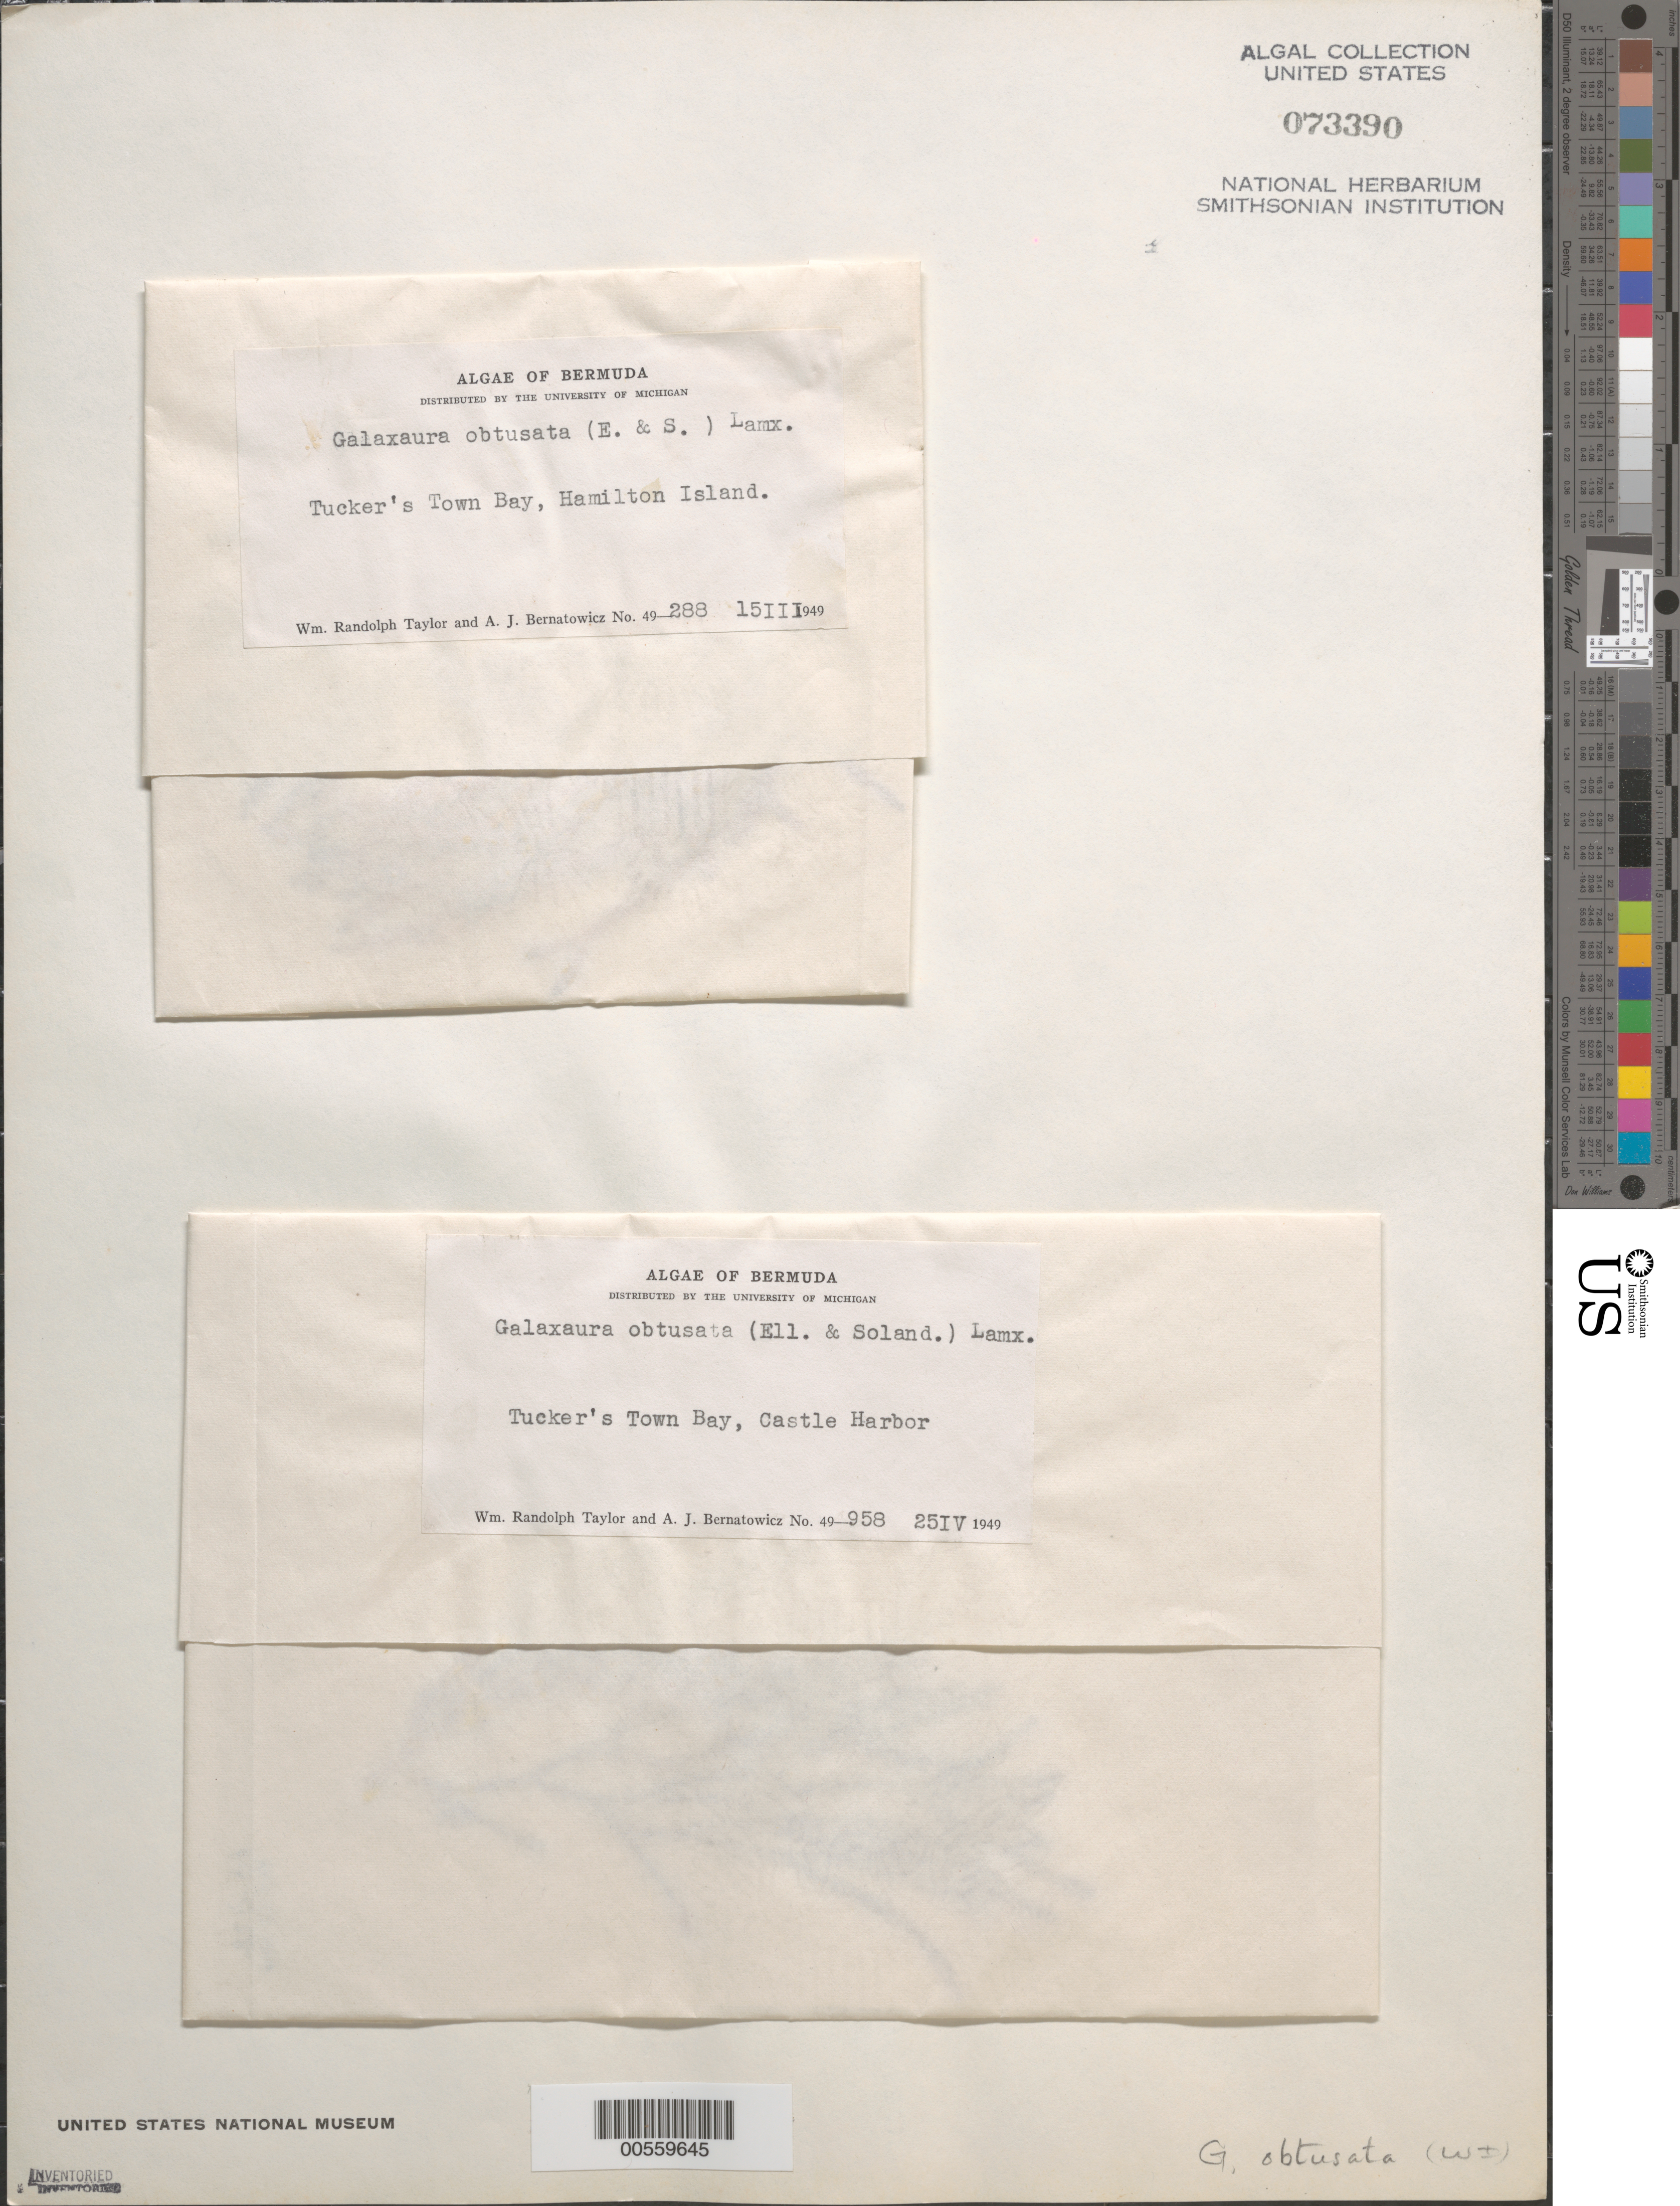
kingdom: Plantae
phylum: Rhodophyta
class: Florideophyceae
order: Nemaliales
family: Galaxauraceae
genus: Dichotomaria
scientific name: Dichotomaria obtusata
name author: (Ellis & Sol.) Lam.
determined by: Algae name updating Project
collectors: W. R. Taylor & A. Bernatowicz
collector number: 49-288 & 49-958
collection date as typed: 15 Mar 1949 AND 25 Apr 1949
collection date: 1949-03-15,1949-04-25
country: Bermuda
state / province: Saint George's (parish)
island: Bermuda Island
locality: Tucker's Town Bay, Castle Harbor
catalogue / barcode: US 73390